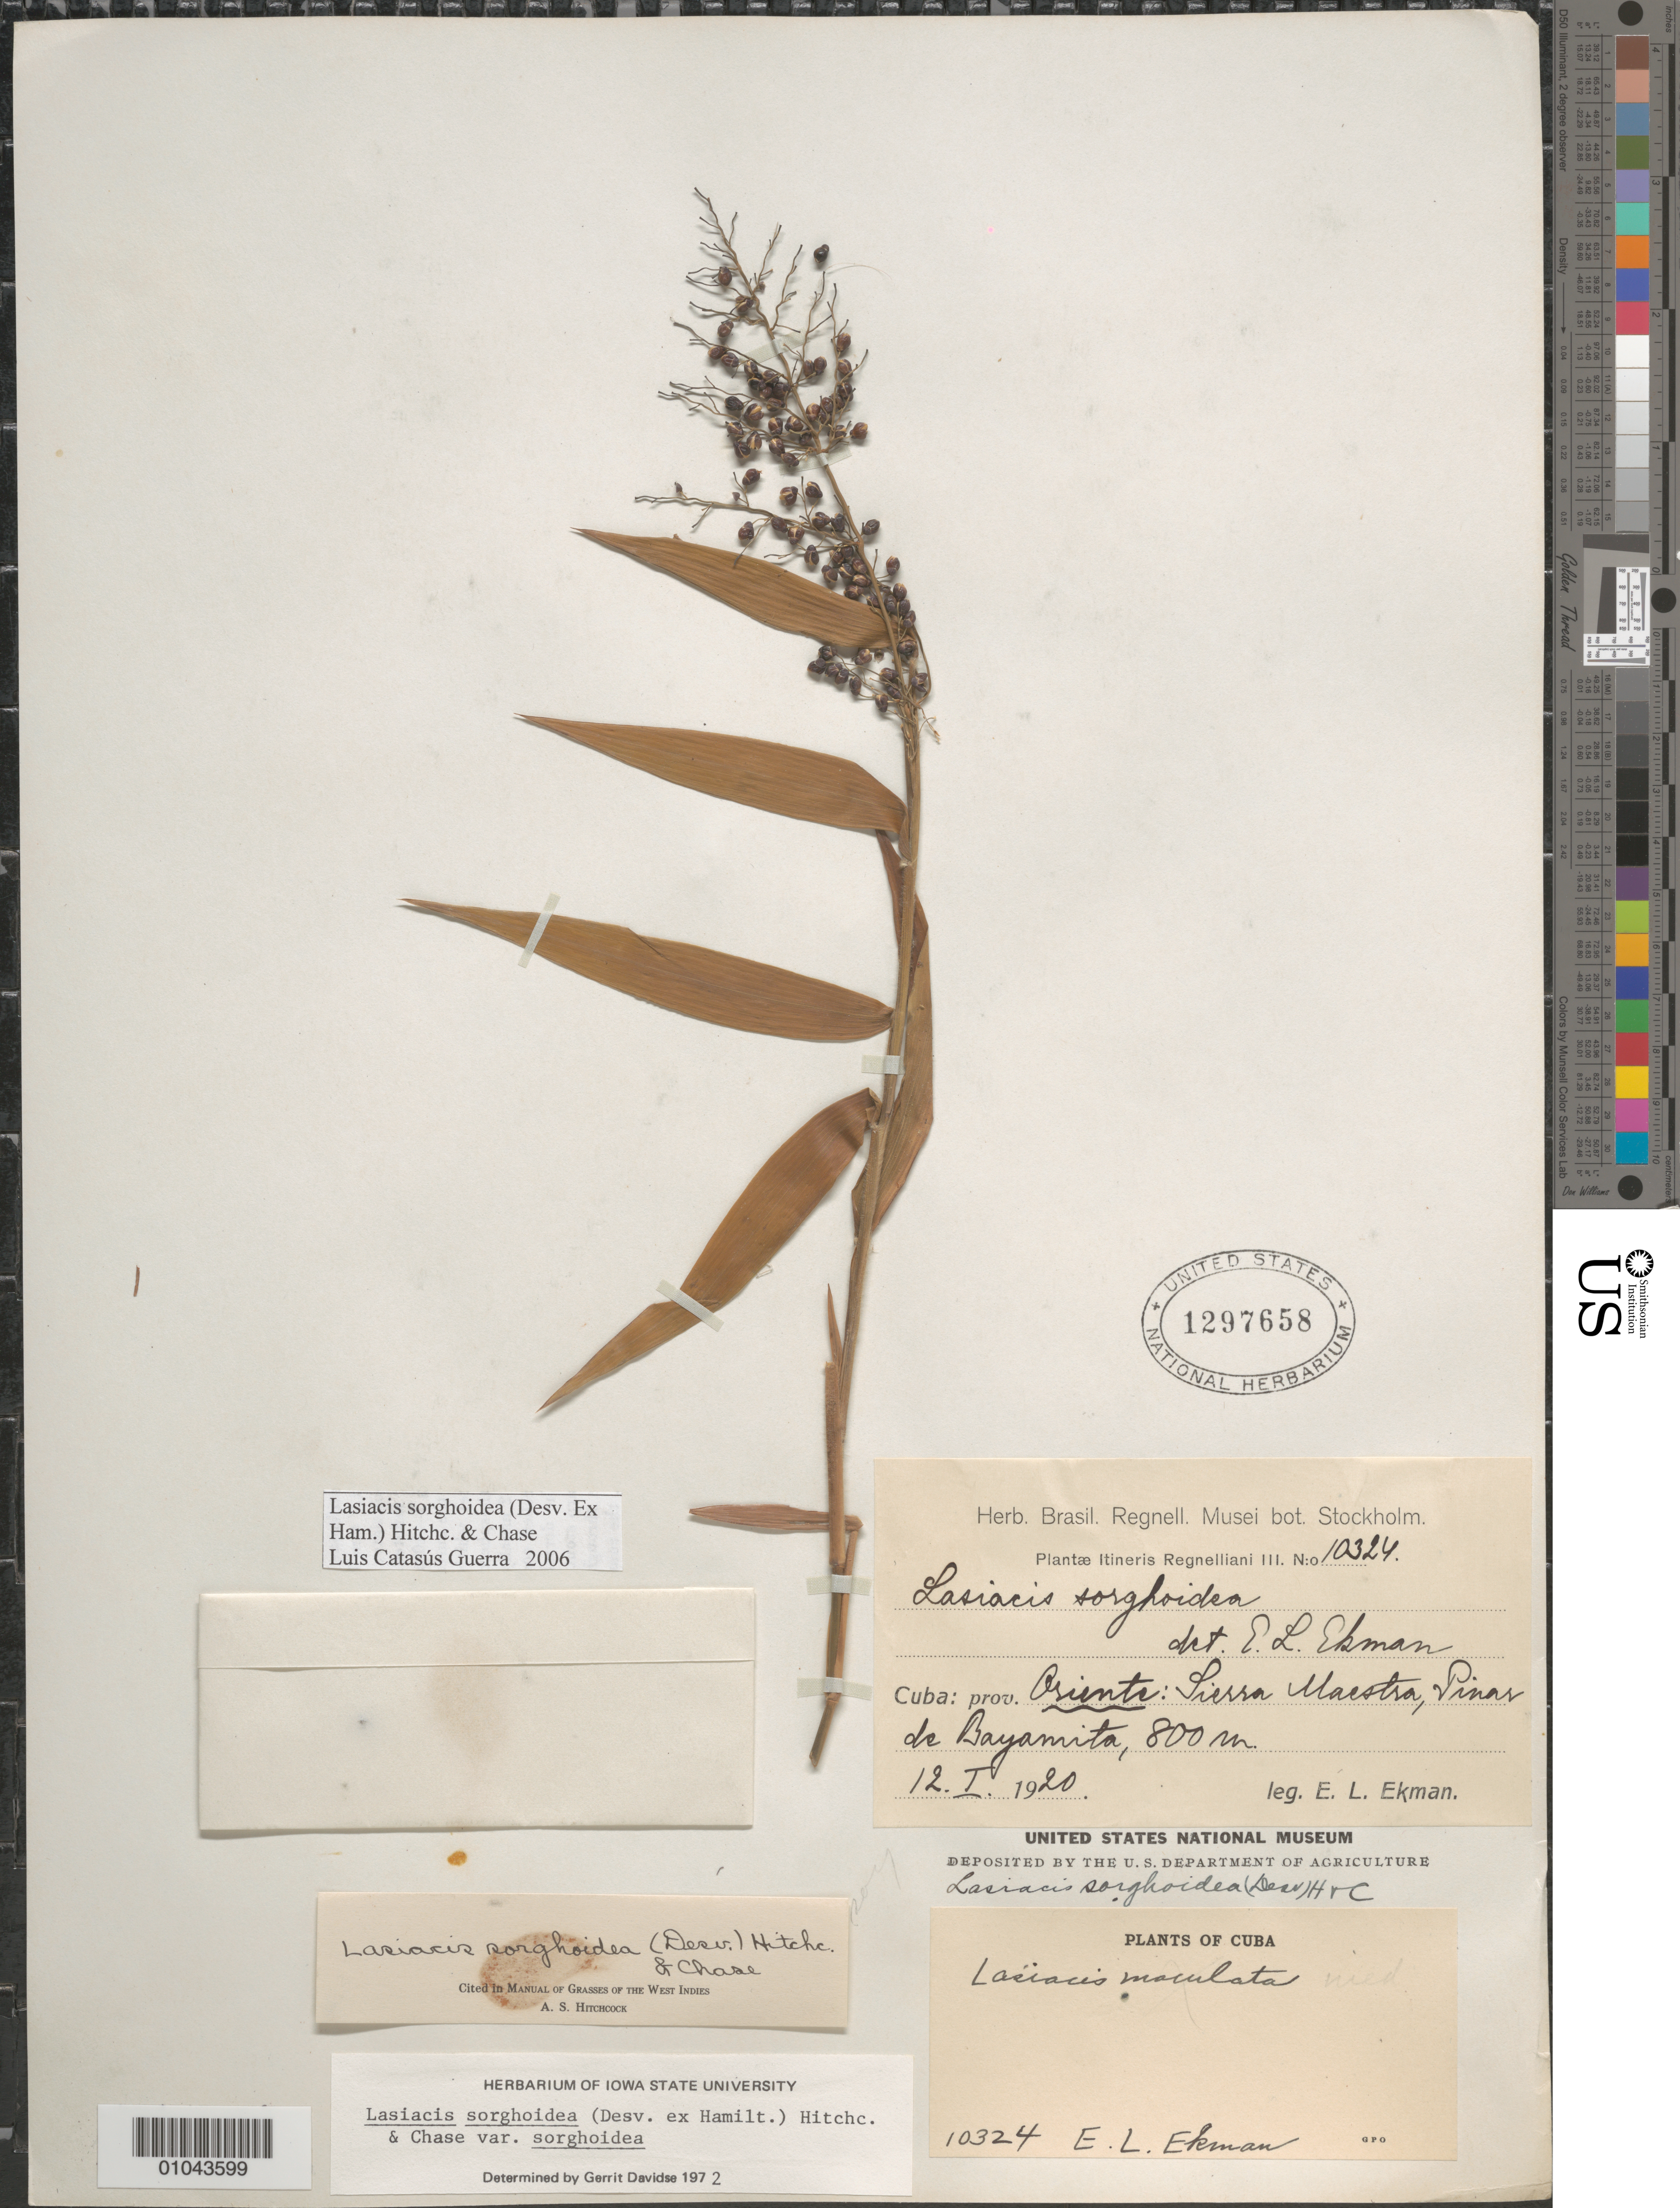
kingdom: Plantae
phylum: Tracheophyta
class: Liliopsida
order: Poales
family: Poaceae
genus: Lasiacis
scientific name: Lasiacis sorghoidea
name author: (Desv. ex Ham.) Hitchc. & Chase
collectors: E. L. Ekman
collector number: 10324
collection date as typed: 12 Jan 1920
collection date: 1920-01-12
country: Cuba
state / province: Oriente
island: Cuba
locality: Sierra Maestra, Pinar de Bayamita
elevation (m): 800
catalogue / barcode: US 1297658